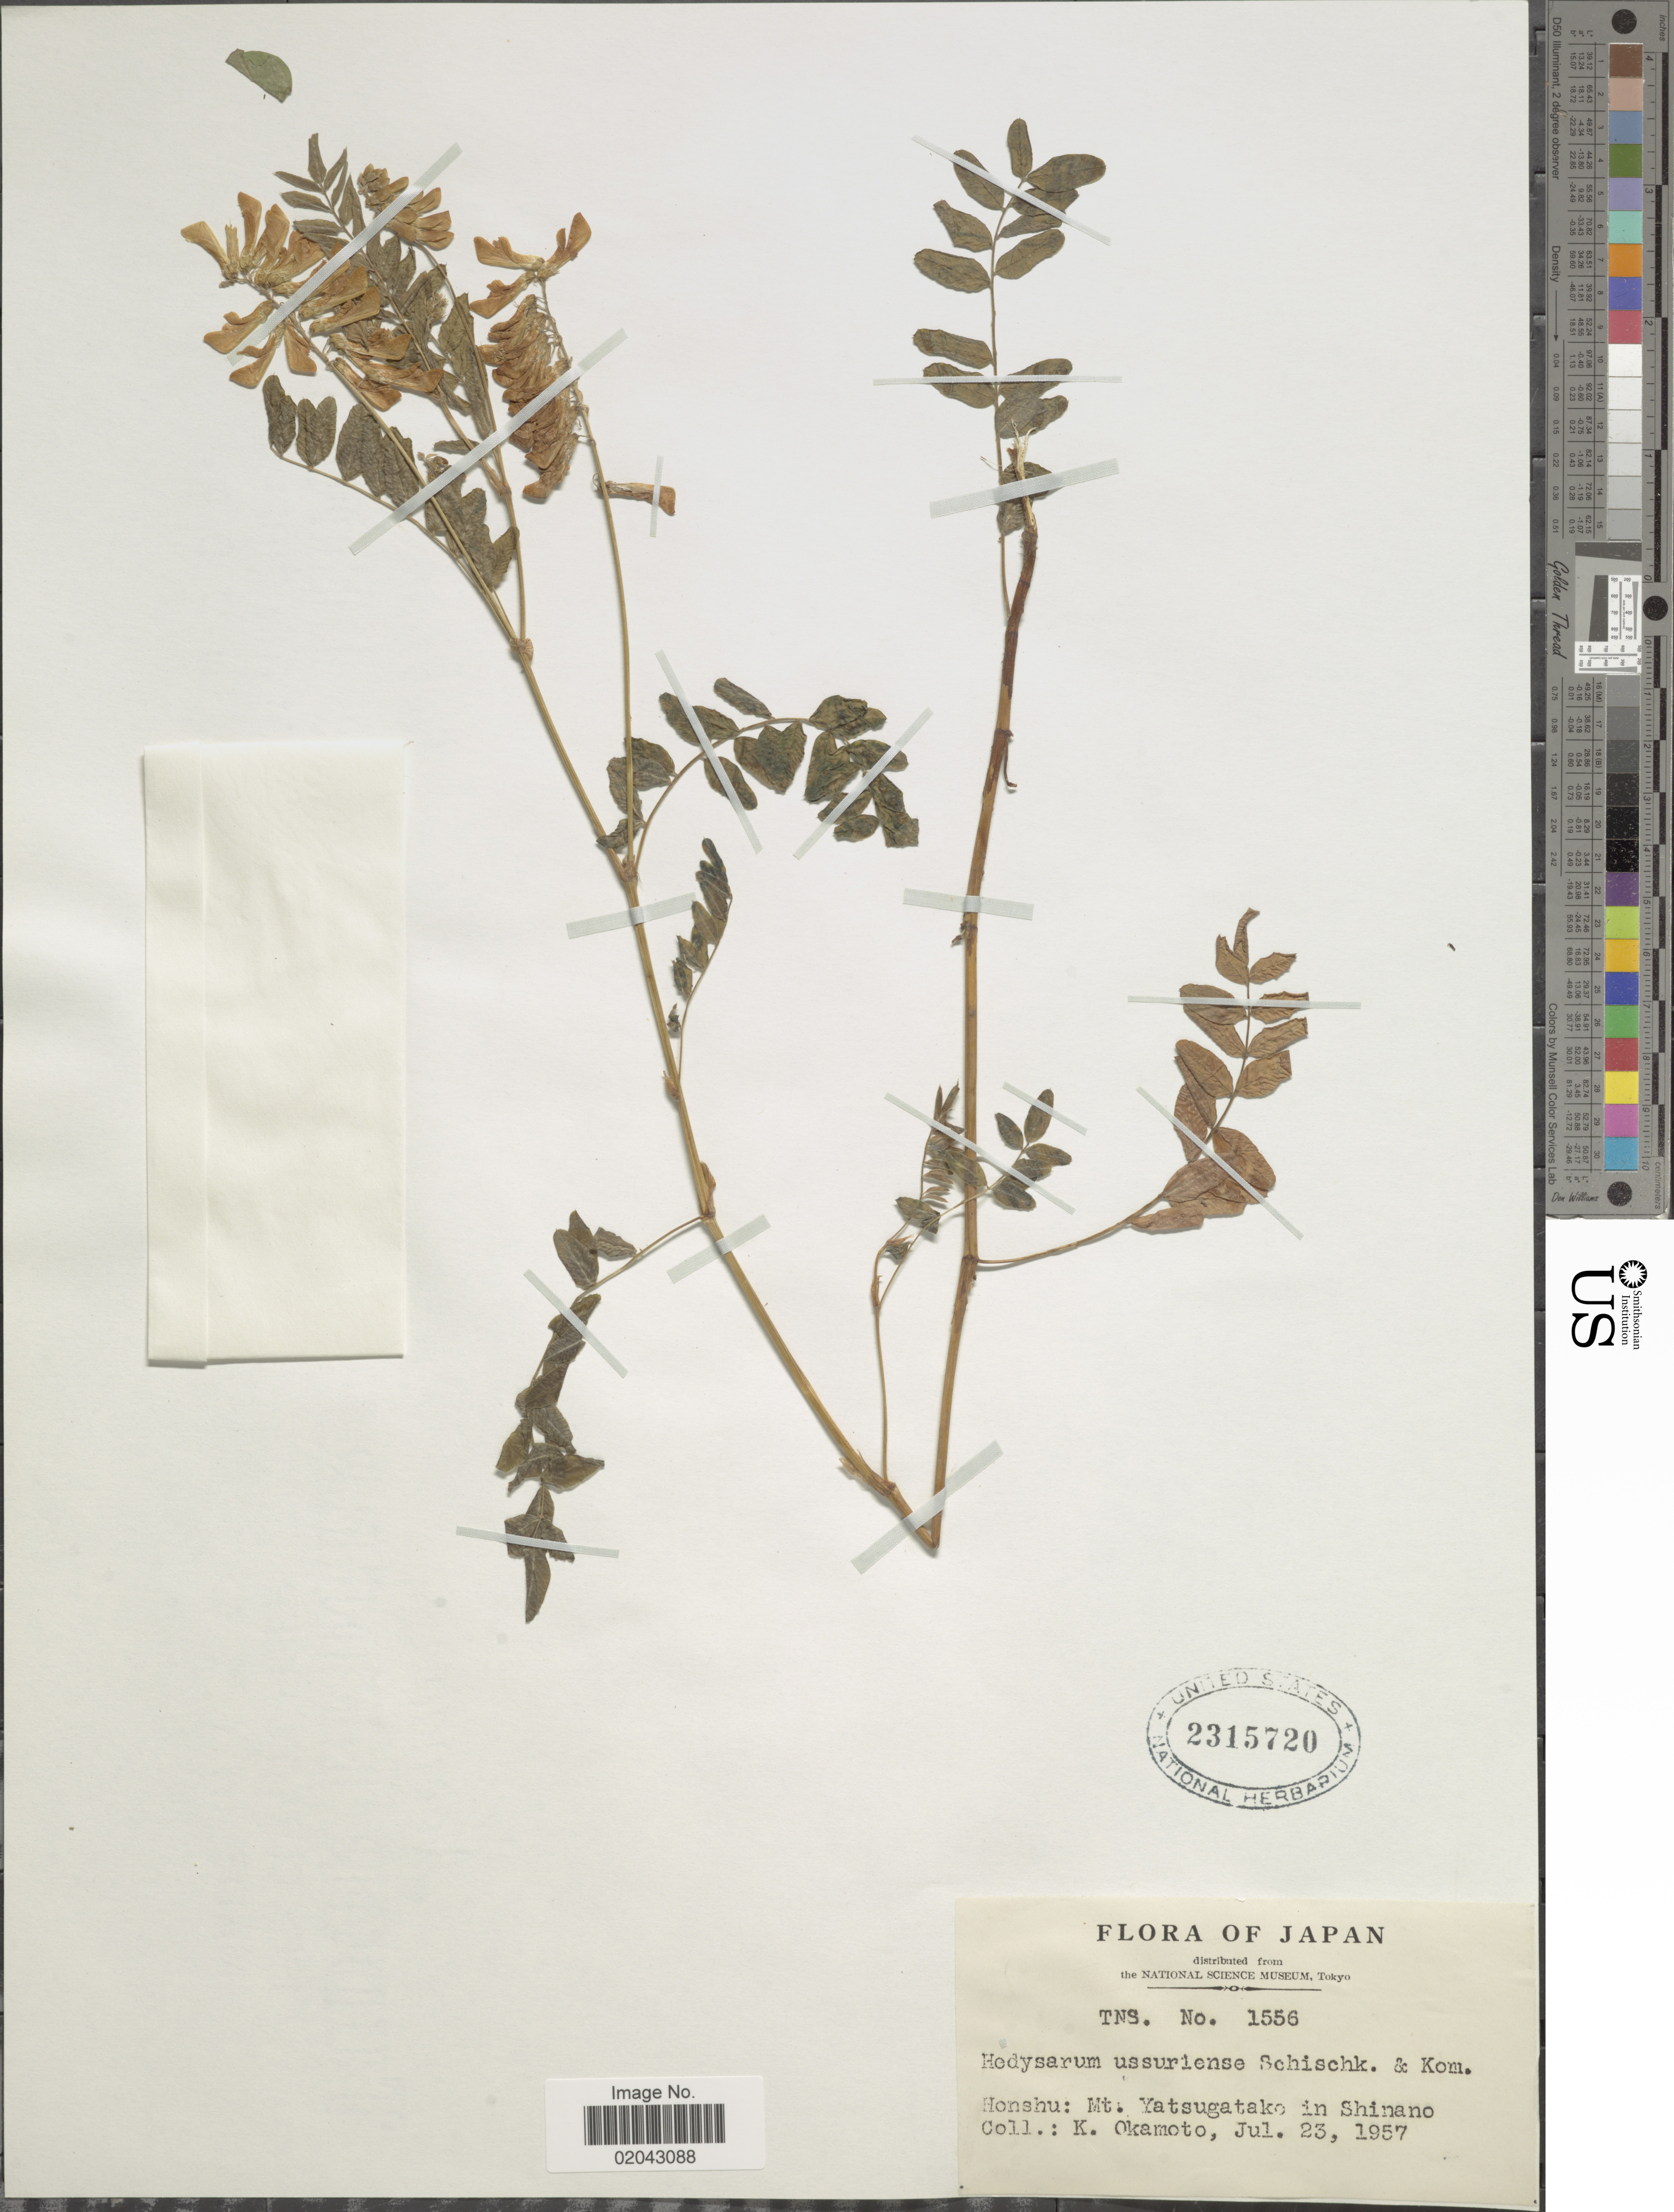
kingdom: Plantae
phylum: Tracheophyta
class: Magnoliopsida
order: Fabales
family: Fabaceae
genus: Hedysarum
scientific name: Hedysarum ussuriense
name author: Schischk. & Kom.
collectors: K. Okamoto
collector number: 1556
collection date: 1957-07-23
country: Japan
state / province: Nagano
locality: Honshu: Mt. Yatsugatake in Shinano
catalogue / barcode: US 2315720